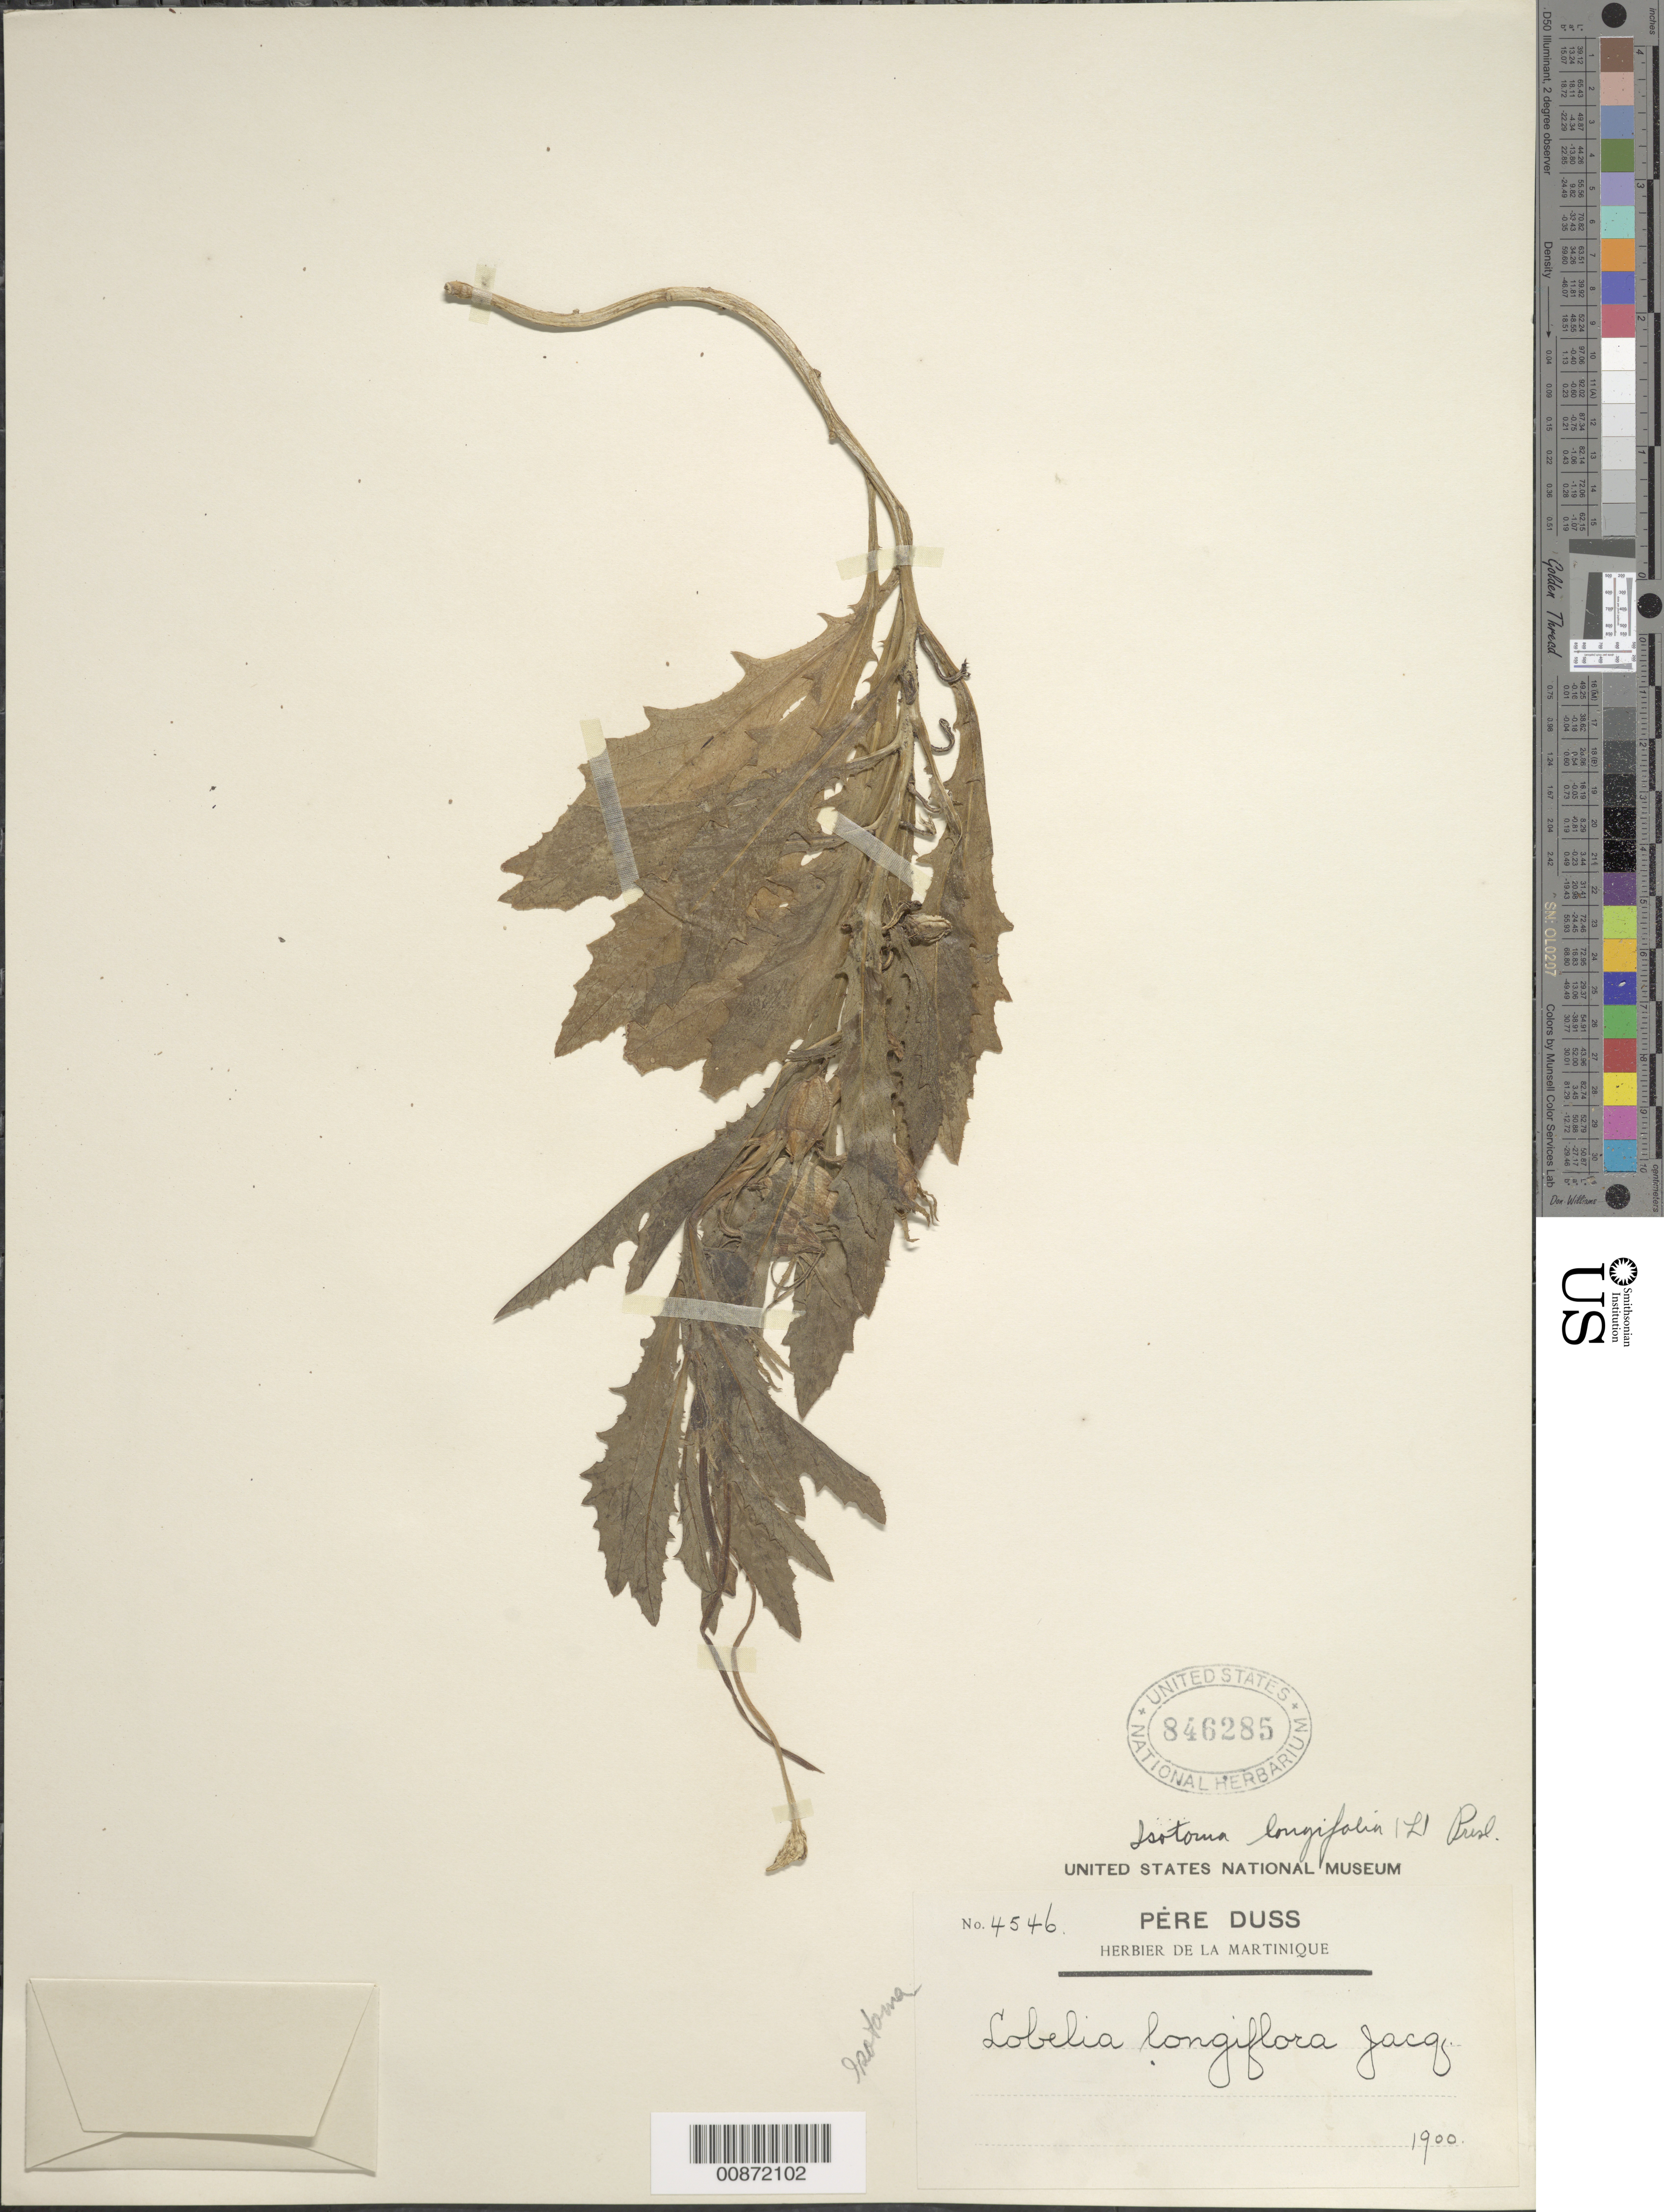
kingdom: Plantae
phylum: Tracheophyta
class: Magnoliopsida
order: Asterales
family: Campanulaceae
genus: Hippobroma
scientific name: Hippobroma longiflora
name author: (L.) G. Don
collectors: Père Duss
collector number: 4546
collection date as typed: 1900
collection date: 1900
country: Martinique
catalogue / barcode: US 846285